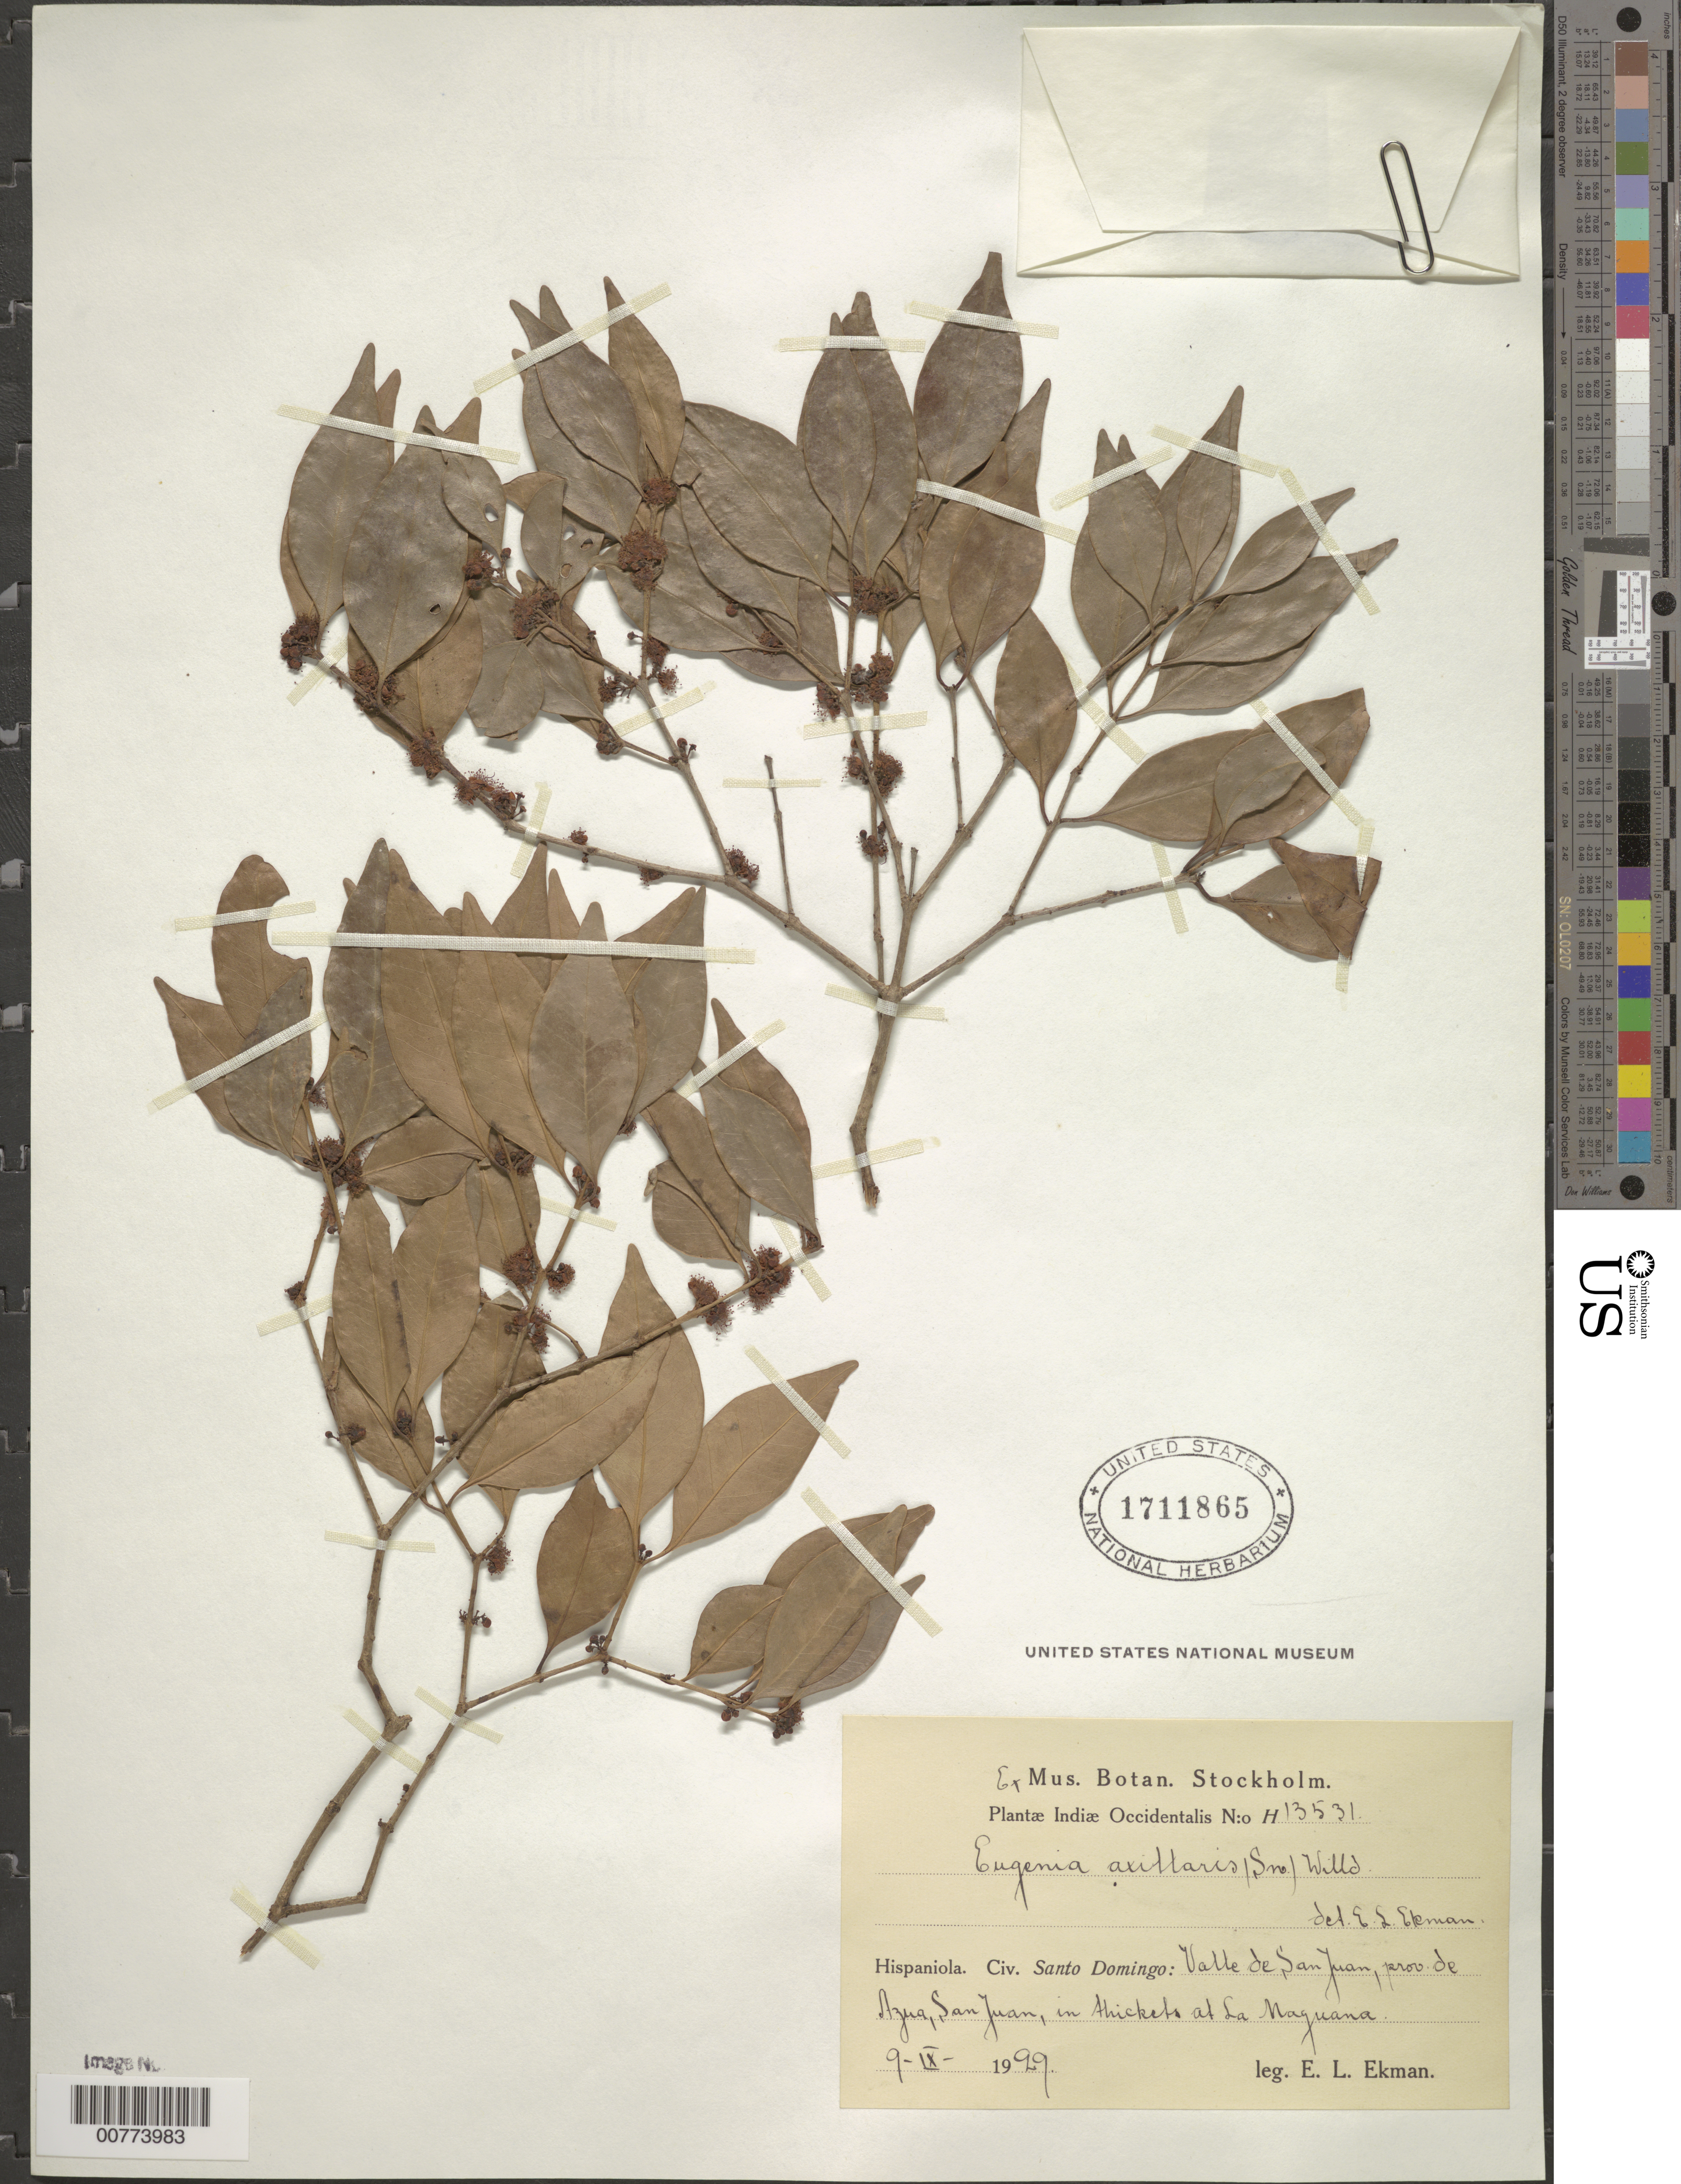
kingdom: Plantae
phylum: Tracheophyta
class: Magnoliopsida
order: Myrtales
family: Myrtaceae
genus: Eugenia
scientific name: Eugenia axillaris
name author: (Sw.) Willd.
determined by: Ekman, E. L.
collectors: E. L. Ekman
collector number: H 13531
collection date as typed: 09 Apr 1929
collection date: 1929-04-09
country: Dominican Republic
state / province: Azua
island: Hispaniola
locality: San Juan, Valle de San Juan, at La Maguana.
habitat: Thickets.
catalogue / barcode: US 1711865